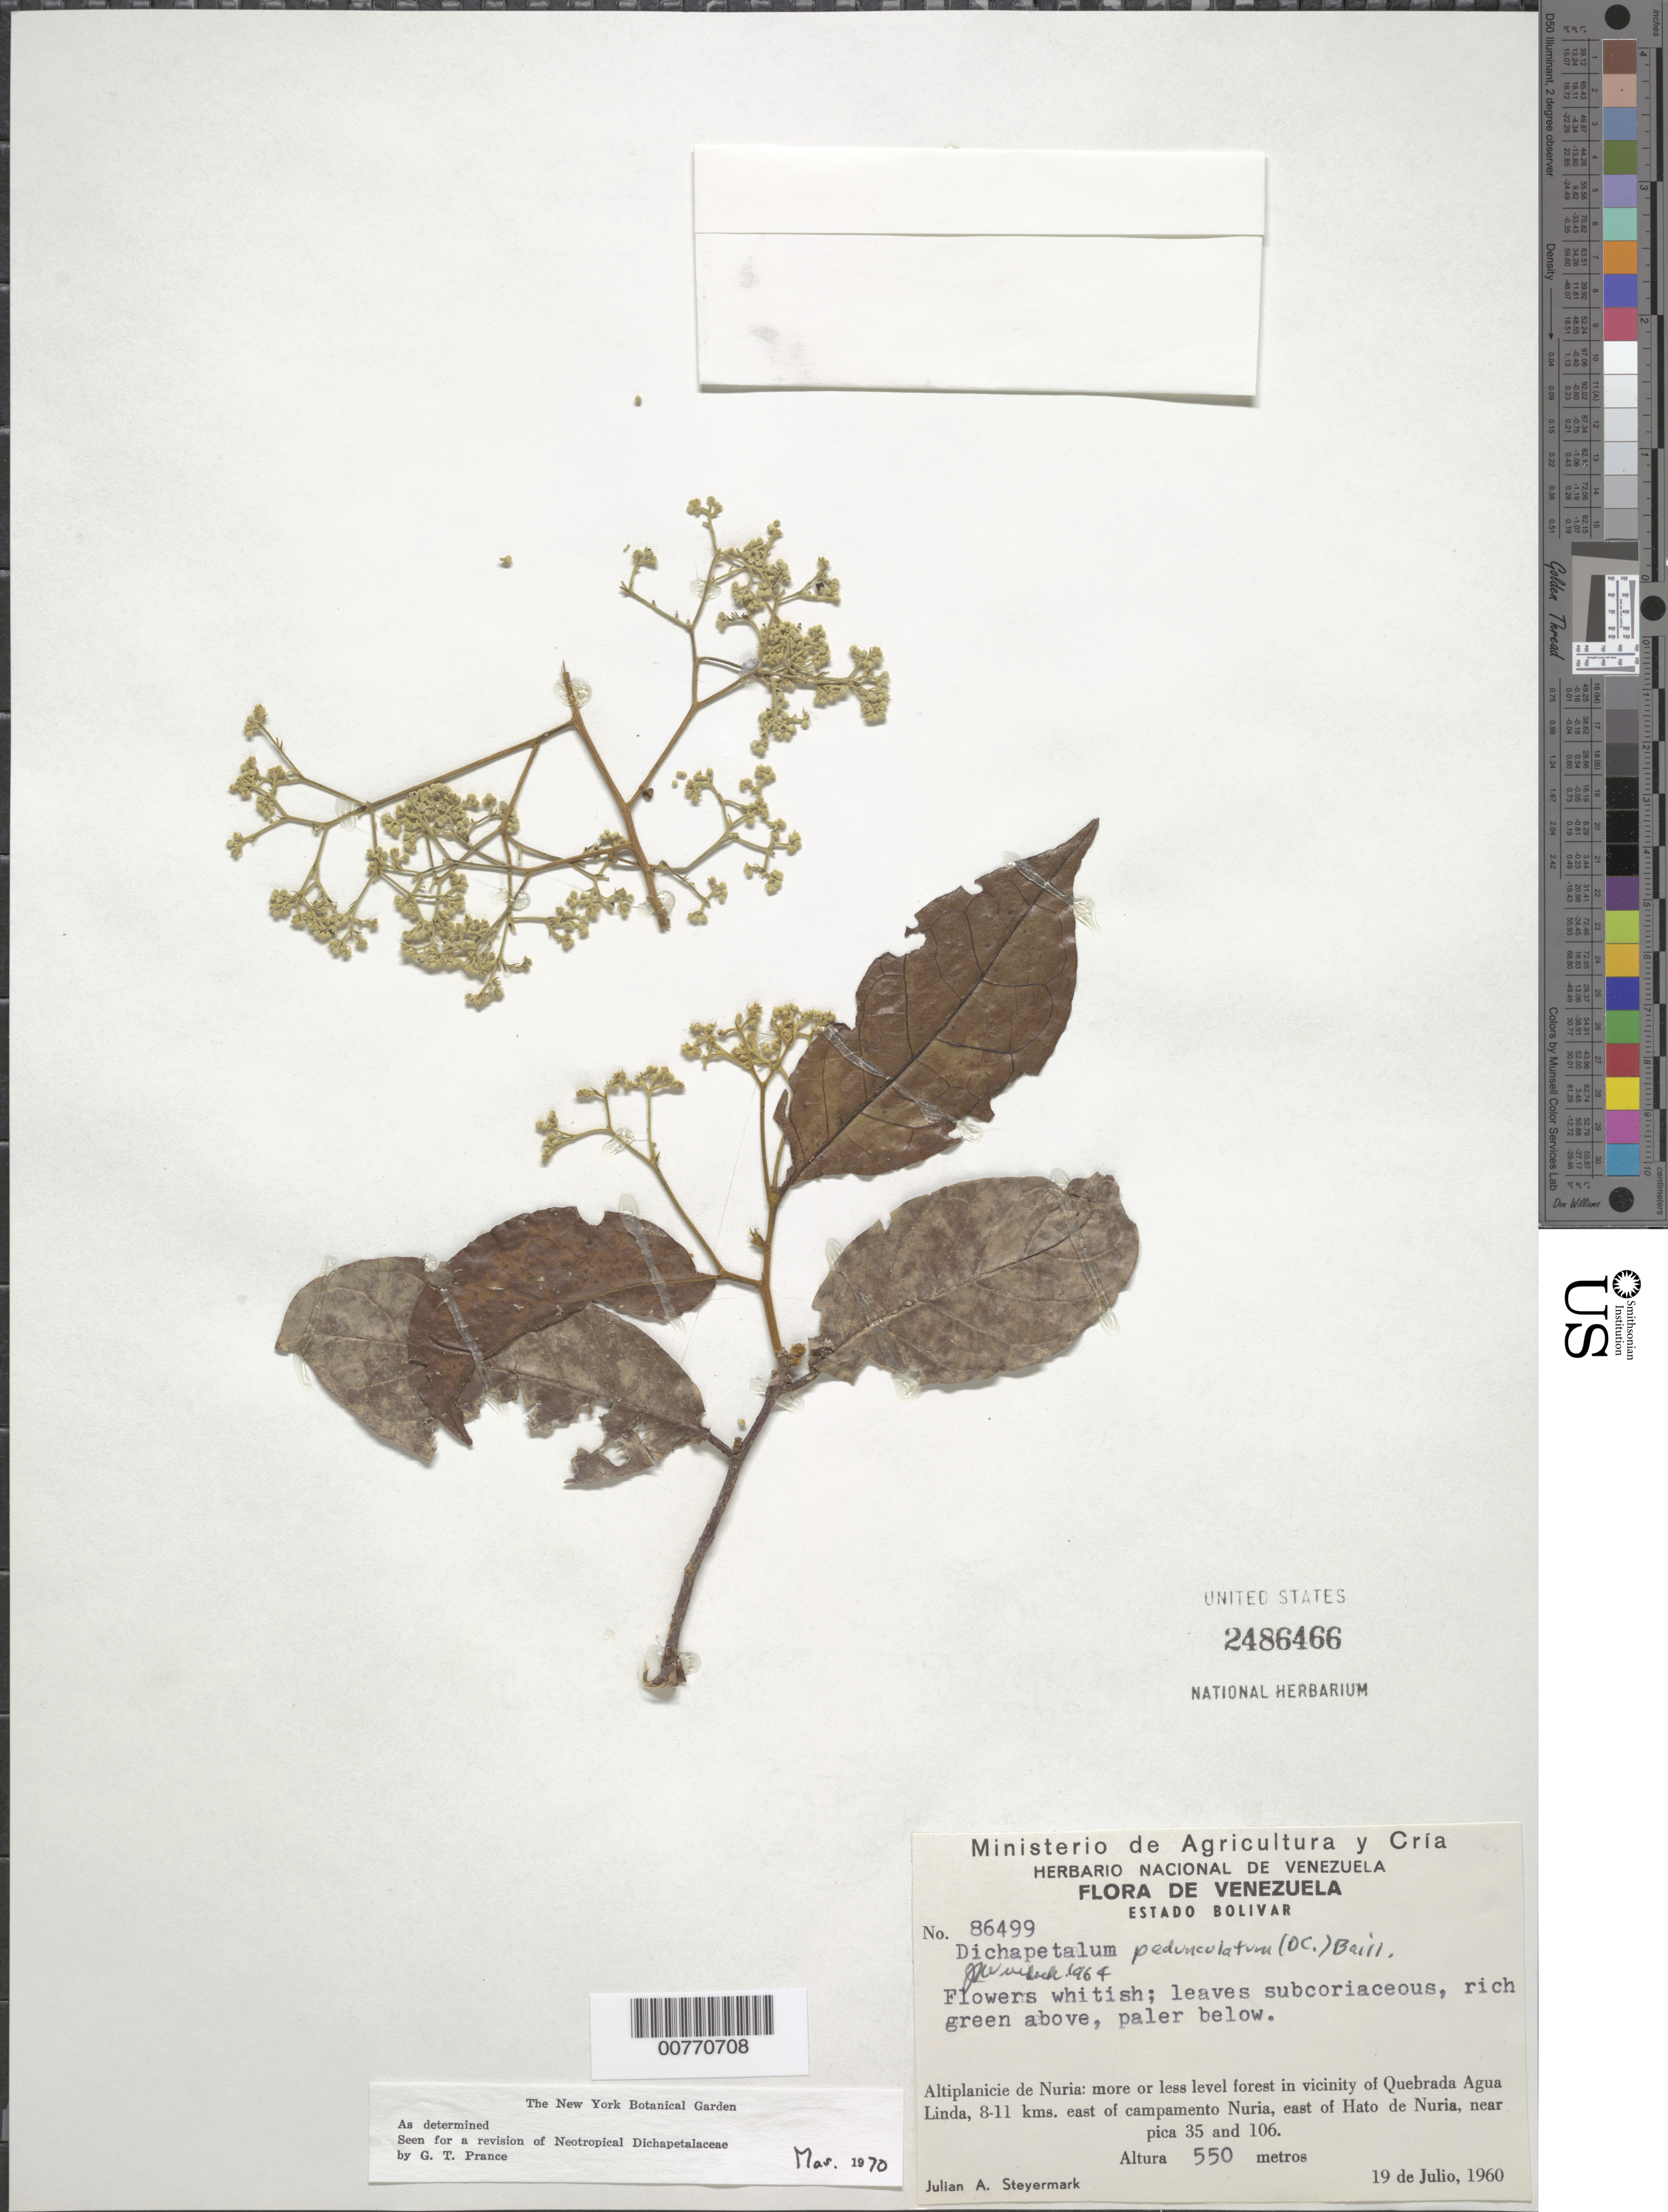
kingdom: Plantae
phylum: Tracheophyta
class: Magnoliopsida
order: Malpighiales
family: Dichapetalaceae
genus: Dichapetalum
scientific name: Dichapetalum pedunculatum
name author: (DC.) Baill.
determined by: Prance, G. T.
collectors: J. Steyermark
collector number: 86499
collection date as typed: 19-Jul-60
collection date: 1960-07-19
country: Venezuela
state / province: Bolívar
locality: Altiplanicie de Nuria, vicinity of Quebrada Agua Linda, 8-11 km E of camp Nuria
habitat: ± level forest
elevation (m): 550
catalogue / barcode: US 2486466